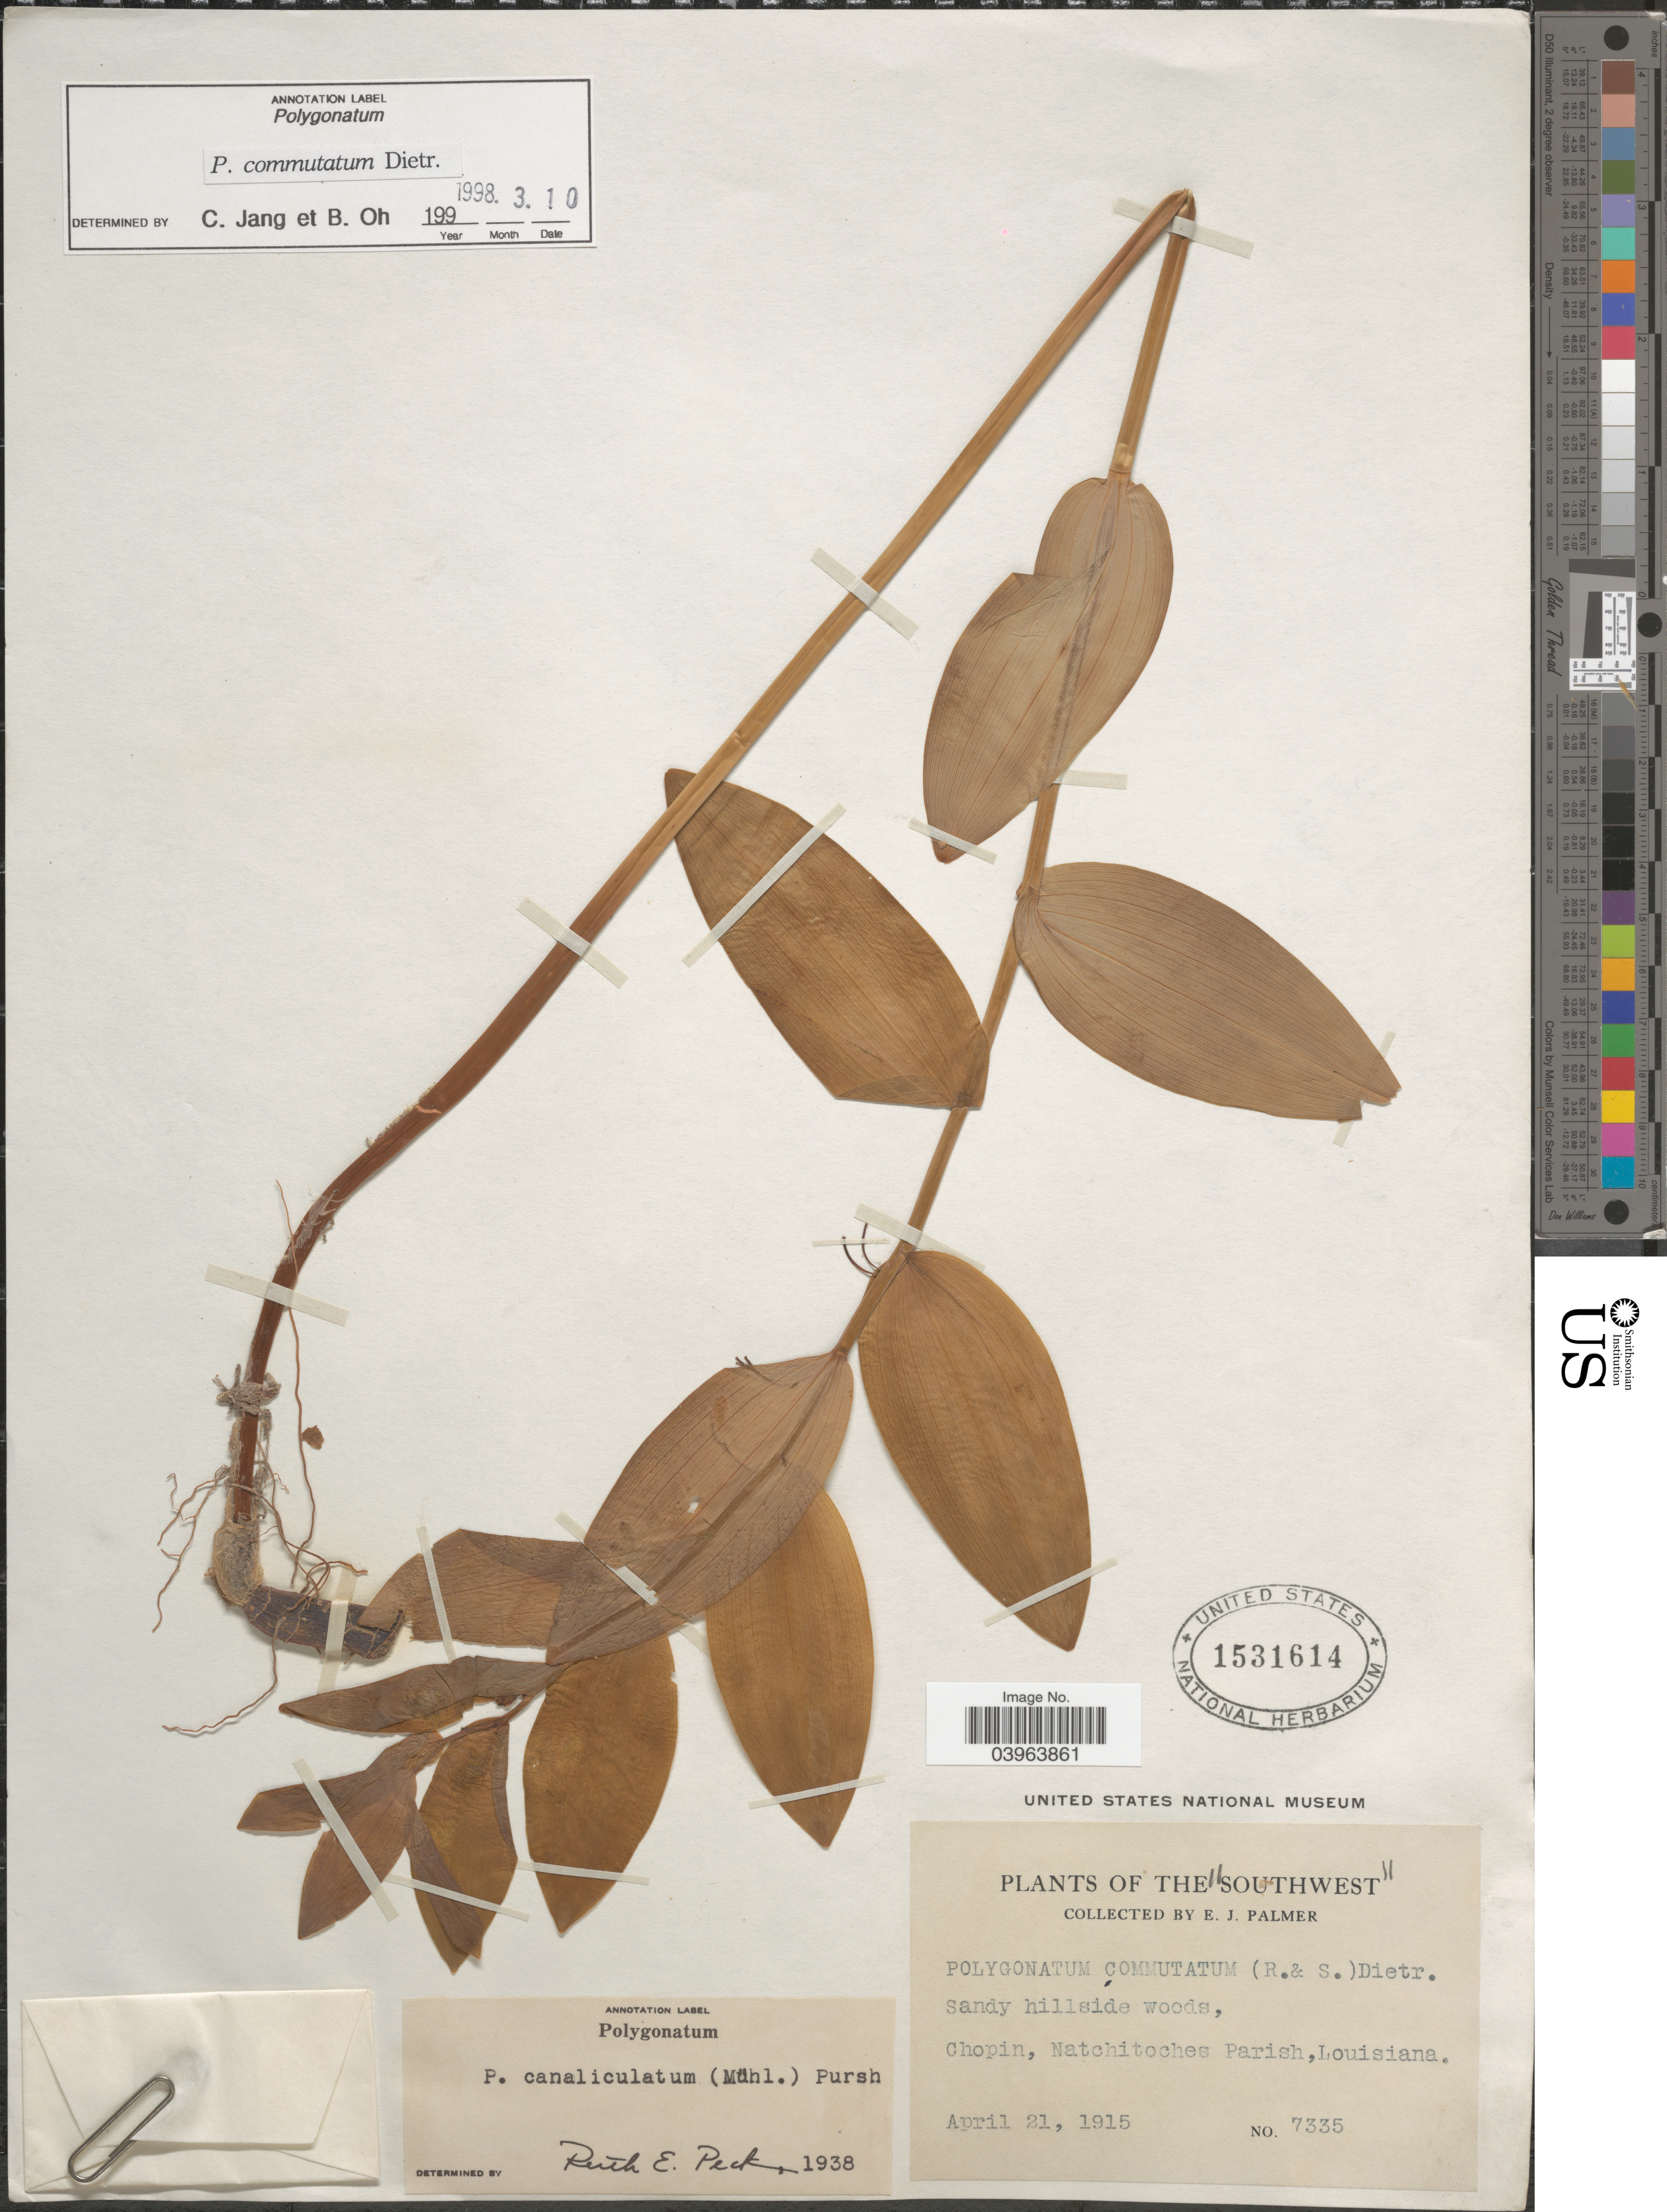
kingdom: Plantae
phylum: Tracheophyta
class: Liliopsida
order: Asparagales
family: Asparagaceae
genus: Polygonatum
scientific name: Polygonatum commutatum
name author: (Schult. f.) A. Dietr.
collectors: E. J. Palmer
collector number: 7335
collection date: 1915-04-21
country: United States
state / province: Louisiana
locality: The "Southwest". Chopin, Natchitoches Parish.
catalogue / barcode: US 1531614